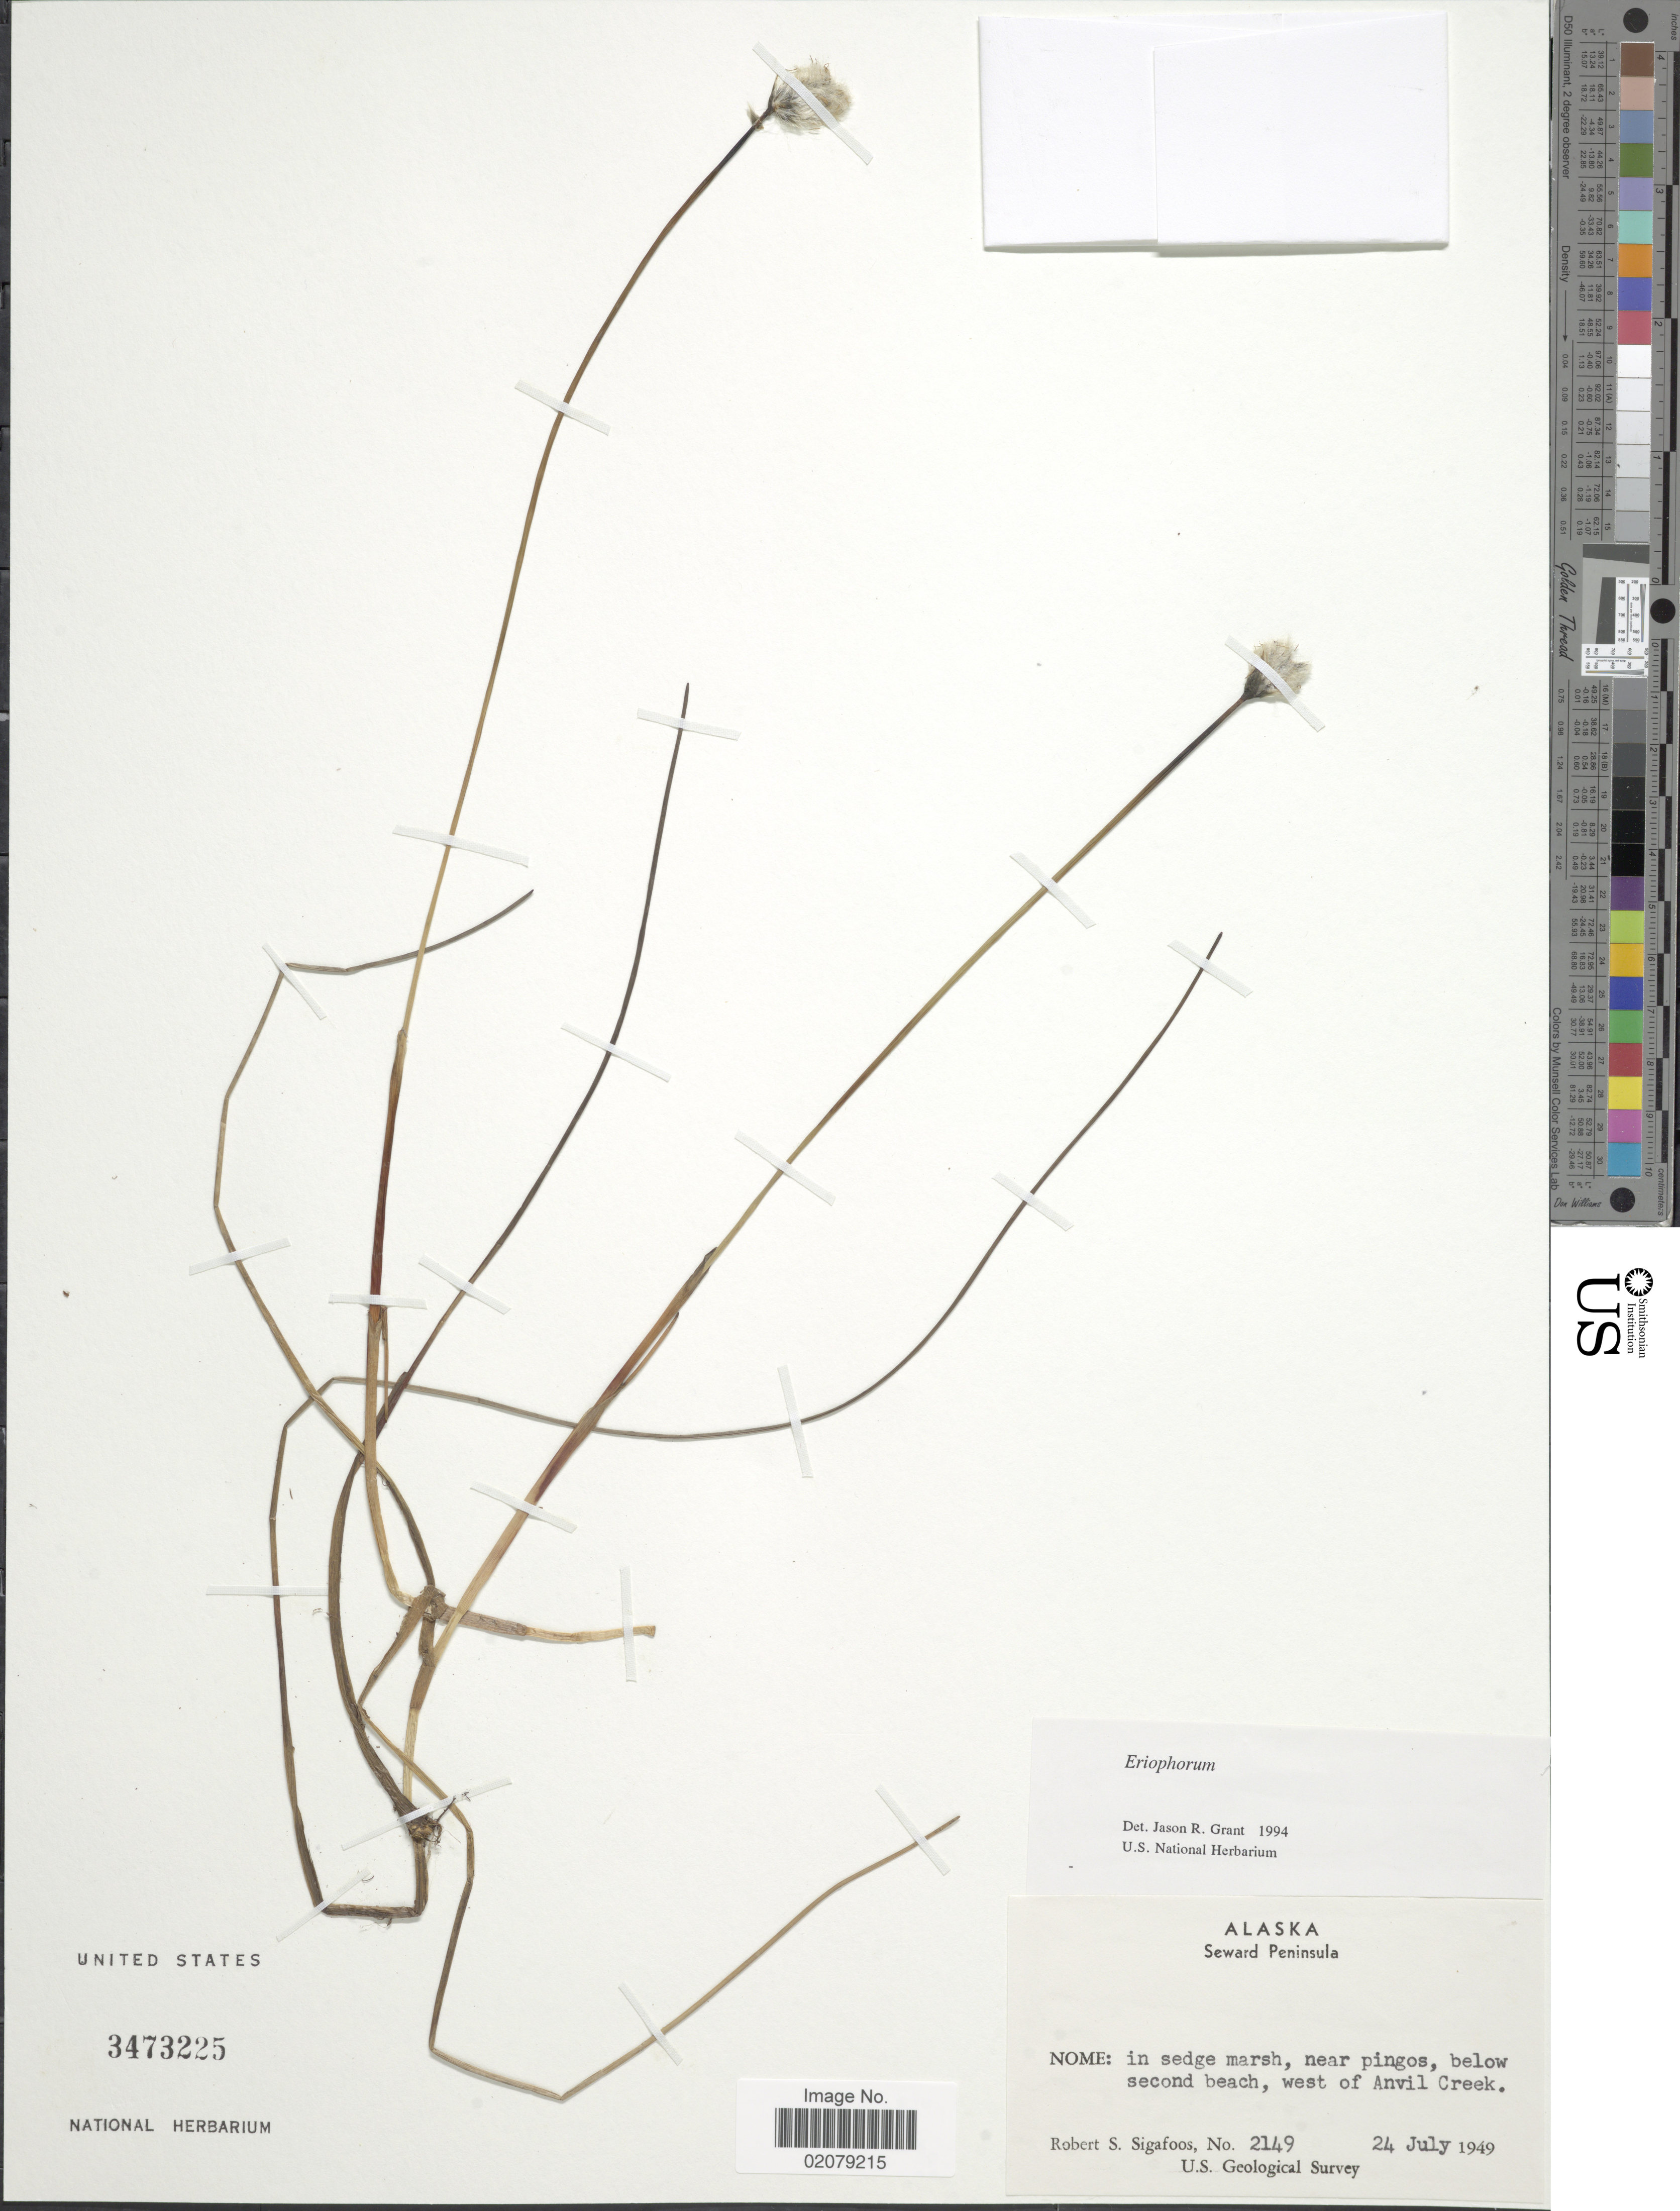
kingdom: Plantae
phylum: Tracheophyta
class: Liliopsida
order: Poales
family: Cyperaceae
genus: Eriophorum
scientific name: Eriophorum sp.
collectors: R. Sigafoos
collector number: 2149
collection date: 1949-07-24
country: United States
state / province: Alaska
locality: Seward Peninsula, Nome: below second beach, west of Anvil Creek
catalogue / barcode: US 3473225